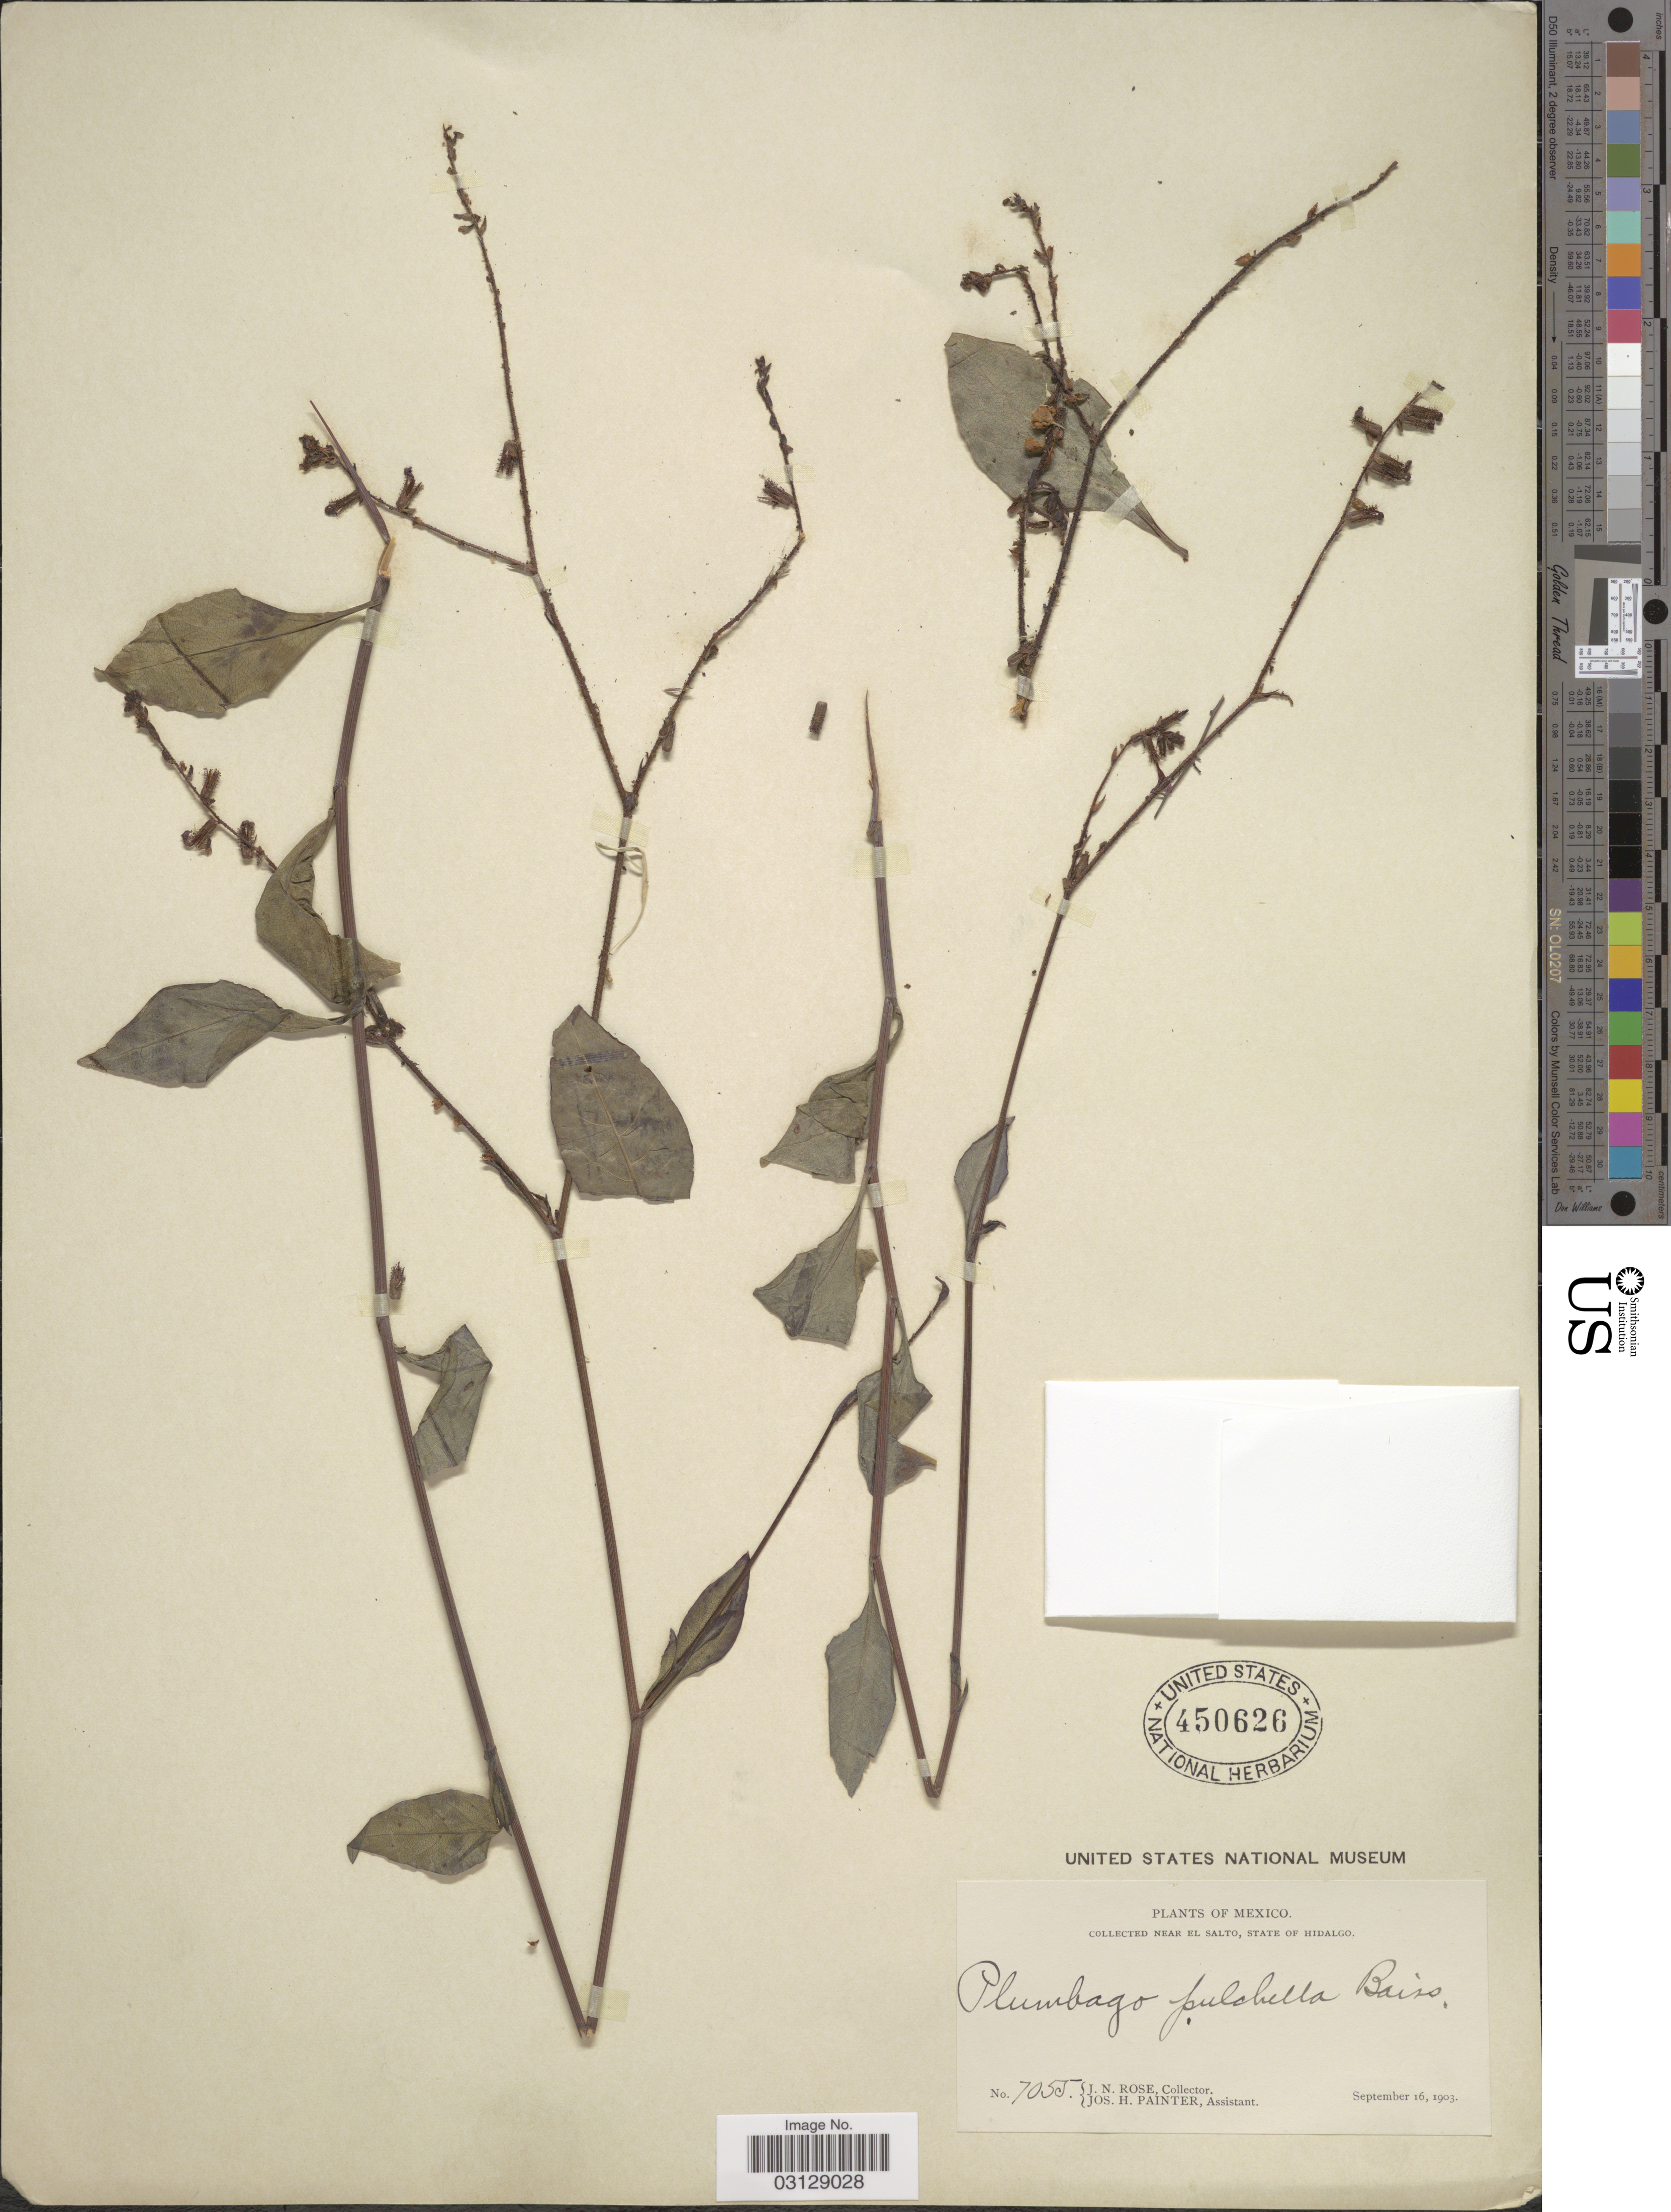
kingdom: Plantae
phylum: Tracheophyta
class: Magnoliopsida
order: Caryophyllales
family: Plumbaginaceae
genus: Plumbago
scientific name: Plumbago pulchella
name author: Boiss.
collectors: J. N. Rose & J. H. Painter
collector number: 7055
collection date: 1903-09-16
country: Mexico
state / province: Hidalgo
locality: Near El Salto.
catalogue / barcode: US 450626